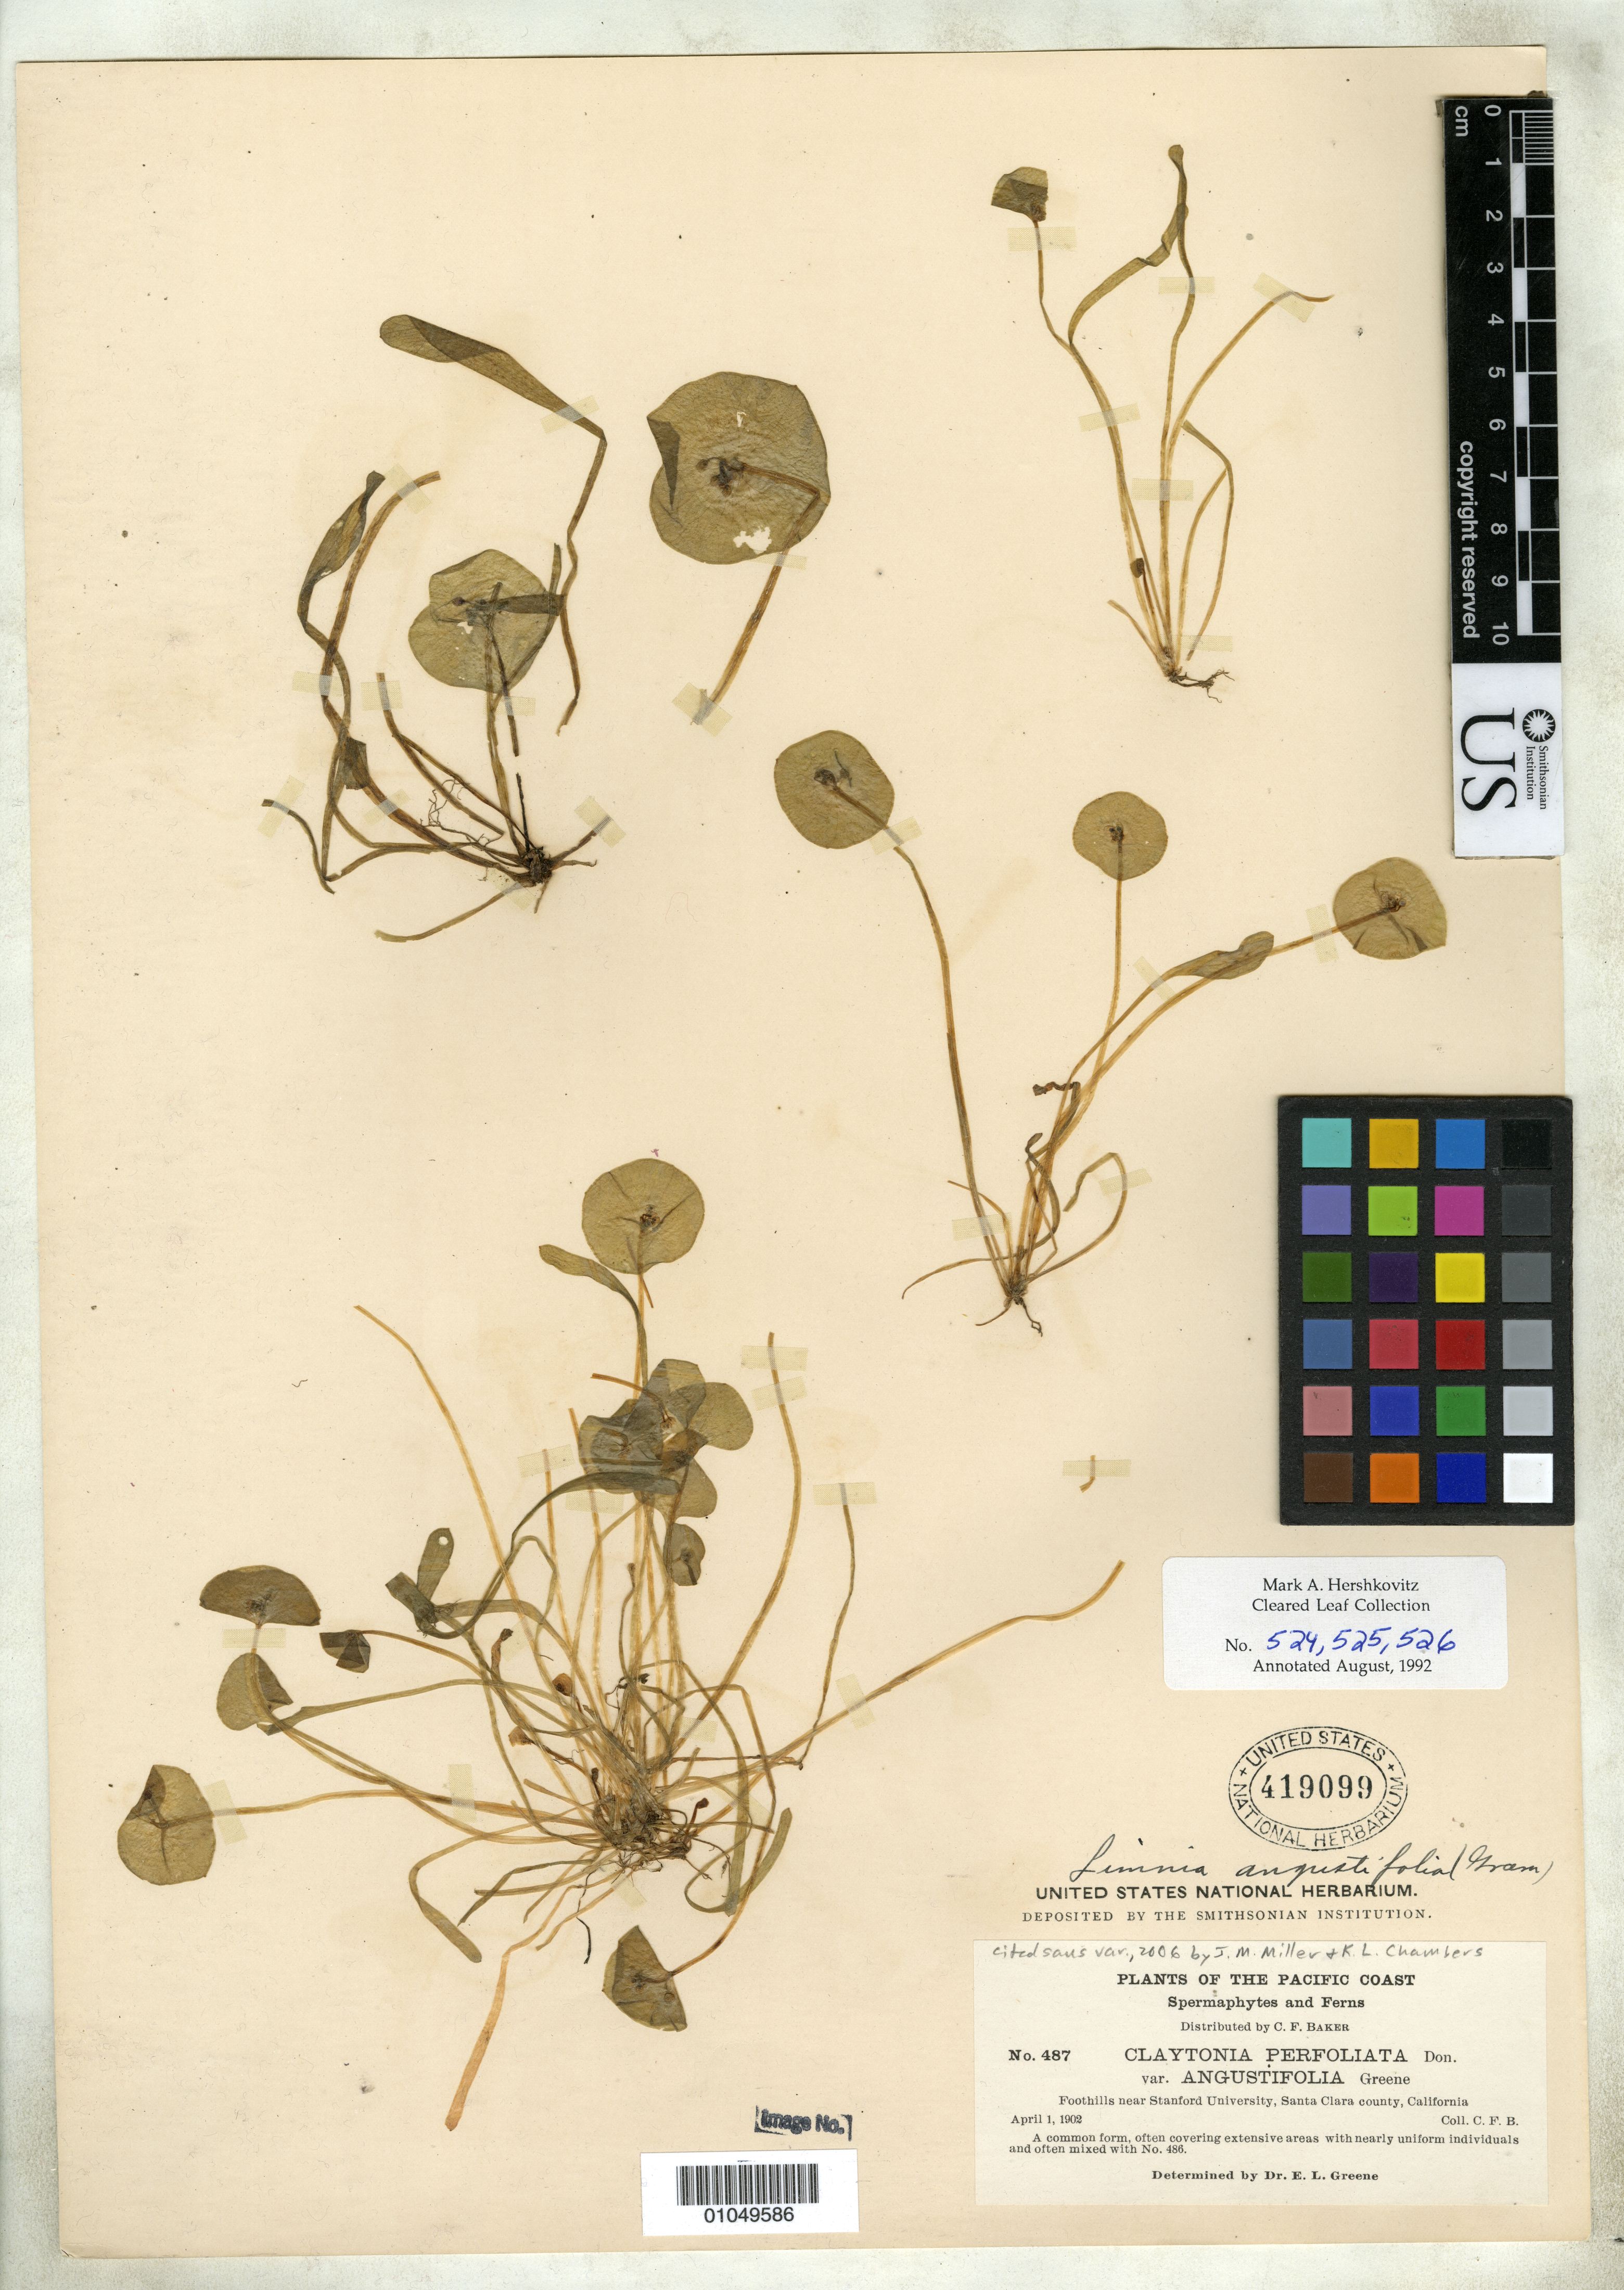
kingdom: Plantae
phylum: Tracheophyta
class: Magnoliopsida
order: Caryophyllales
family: Montiaceae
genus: Claytonia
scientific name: Claytonia perfoliata var. angustifolia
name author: Greene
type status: Isoneotype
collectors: C. F. Baker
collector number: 487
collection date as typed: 01 Apr 1902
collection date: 1902-04-01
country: United States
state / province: California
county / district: Santa Clara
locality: Foothills near Stanford University, Santa Clara county.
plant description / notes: Specific epithet published as "augustifolia".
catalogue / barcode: US 419099